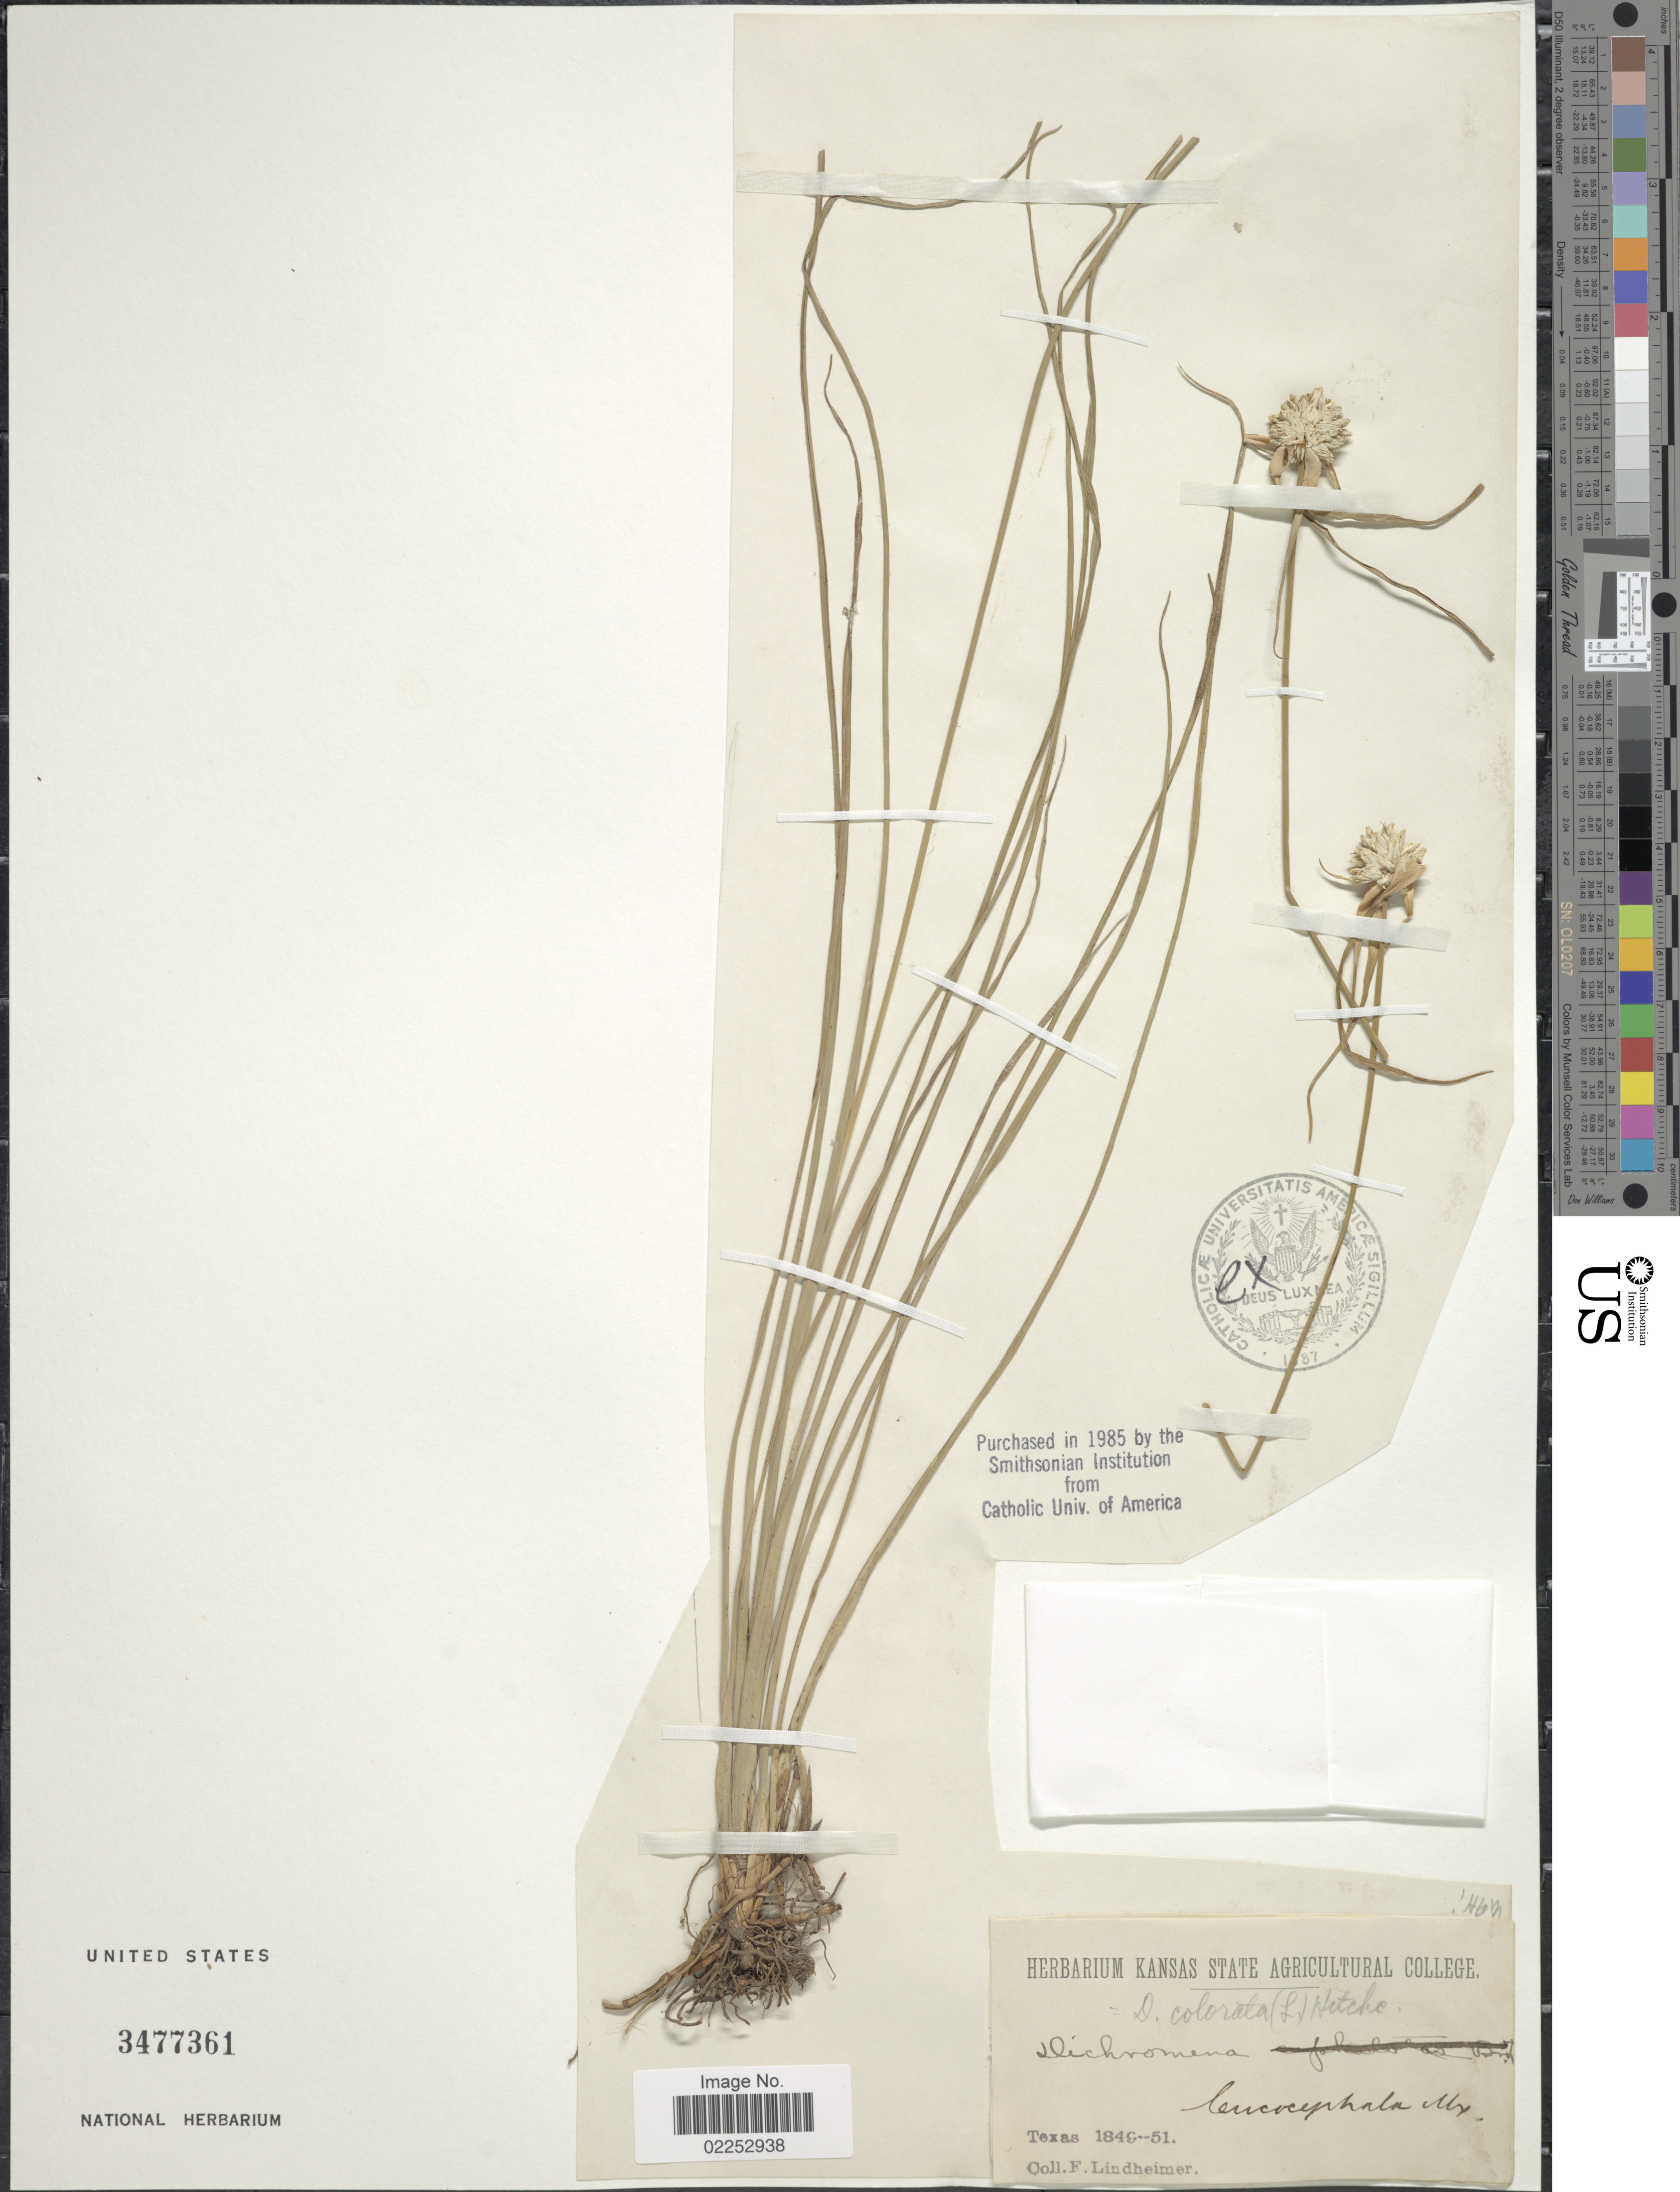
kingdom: Plantae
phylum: Tracheophyta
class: Liliopsida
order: Poales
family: Cyperaceae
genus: Rhynchospora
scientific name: Rhynchospora colorata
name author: (L.) H. Pfeiff.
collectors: F. Lindheimer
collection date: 1846/1851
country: United States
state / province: Texas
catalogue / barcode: US 3477361